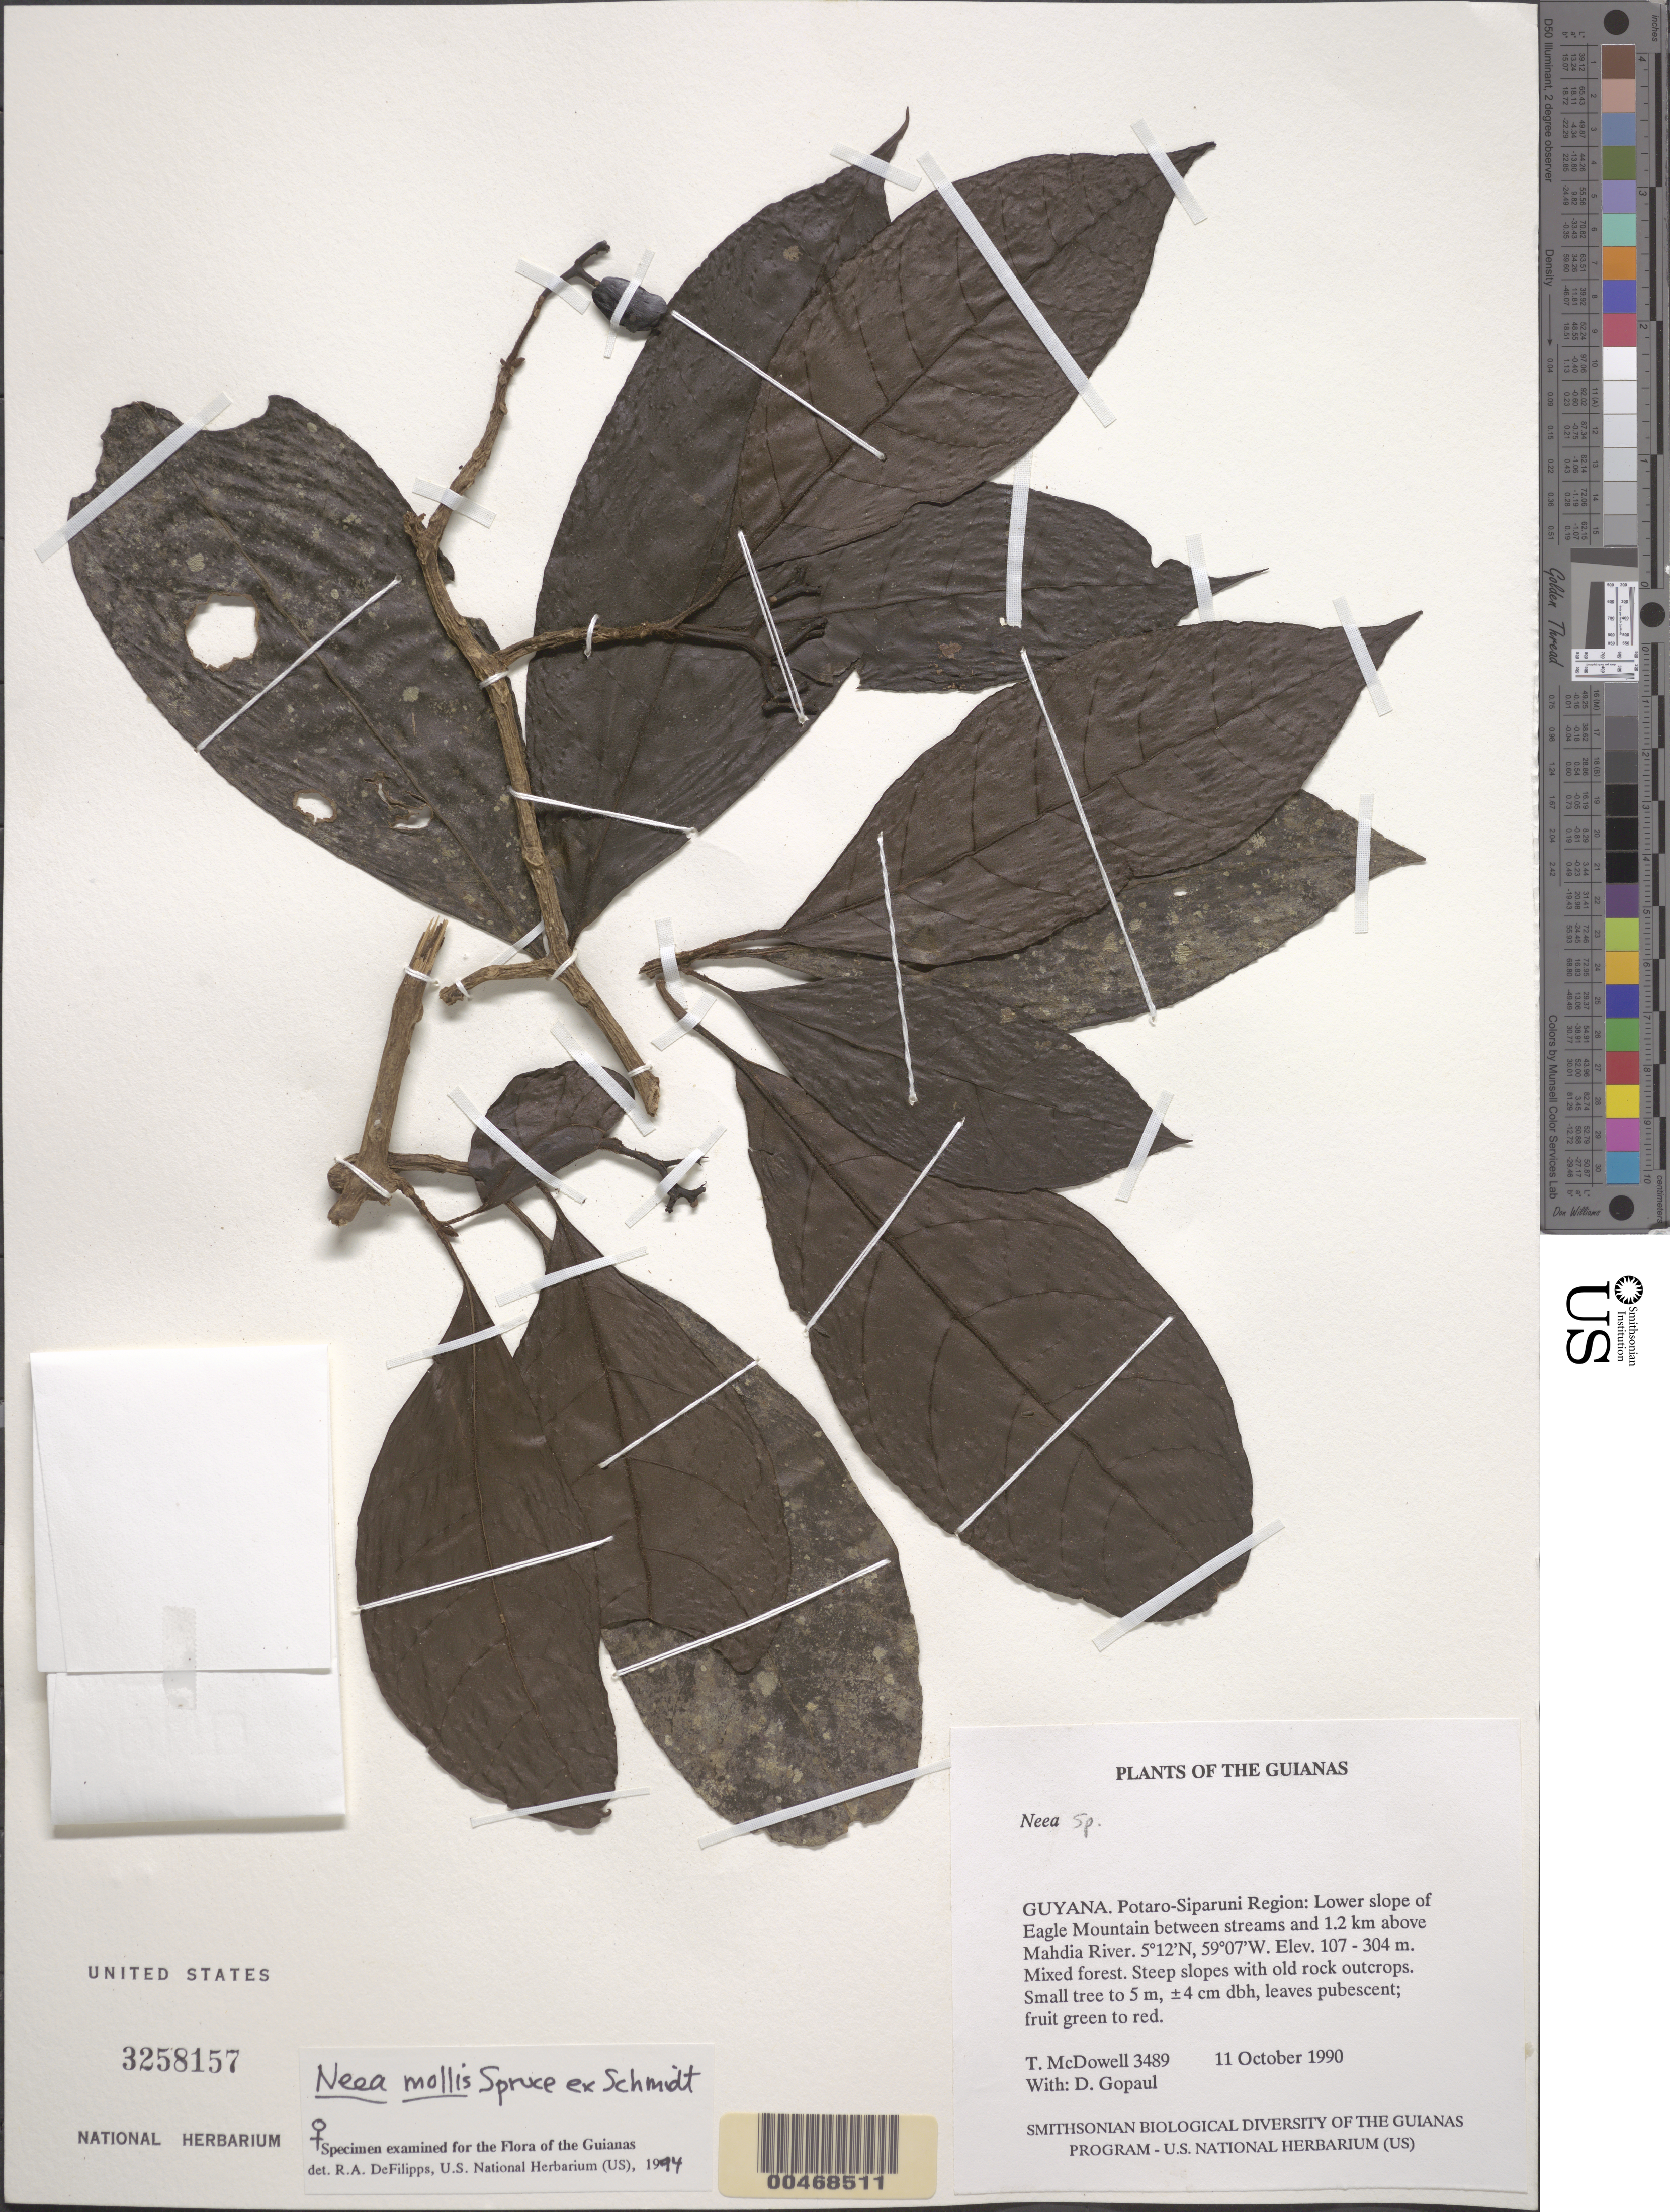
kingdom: Plantae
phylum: Tracheophyta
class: Magnoliopsida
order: Caryophyllales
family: Nyctaginaceae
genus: Neea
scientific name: Neea mollis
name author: Spruce ex J.A. Schmidt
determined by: DeFilipps, R. A.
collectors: T. McDowell & D. Gopaul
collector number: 3489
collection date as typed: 11 Oct 1990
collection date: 1990-10-11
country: Guyana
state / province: Potaro-Siparuni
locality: Lower slope of Eagle Mt., between streams and 1.2 km above Mahdia River. [in former Mazaruni-Potaro Region.]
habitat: Mixed forest; steep slopes with old rock outcrops.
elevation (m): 107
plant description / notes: U, US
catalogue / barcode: US 3258157